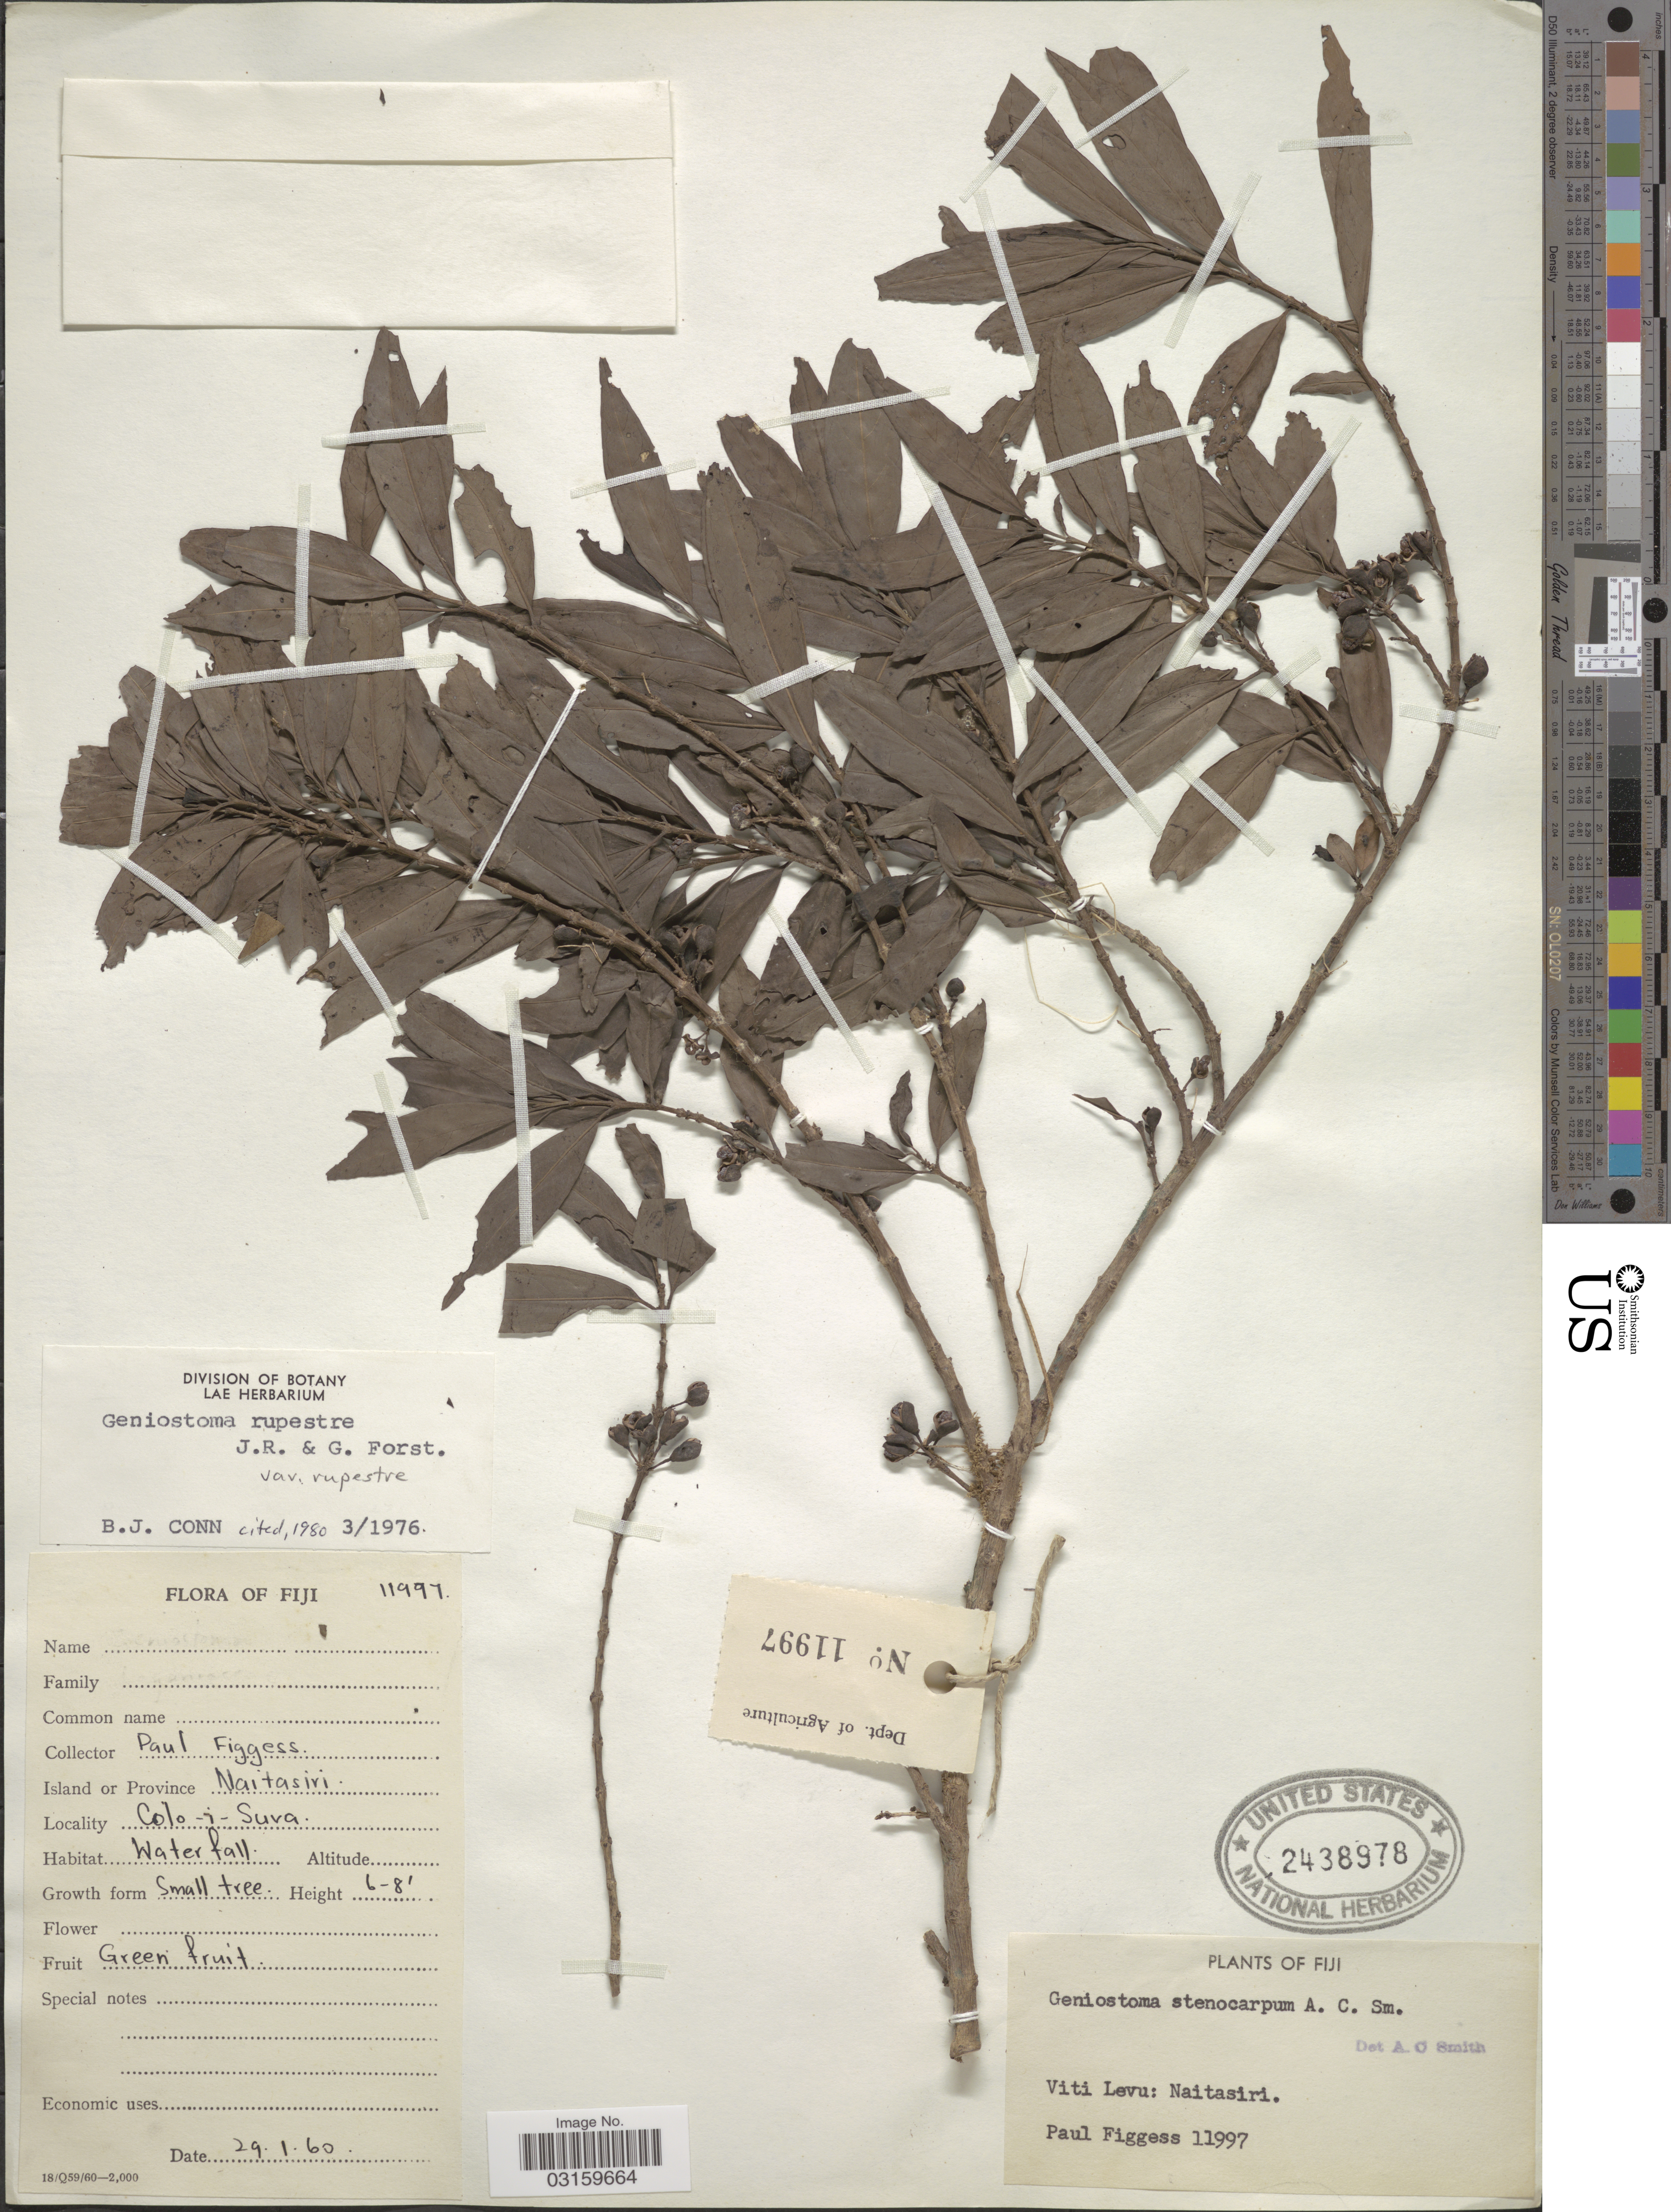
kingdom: Plantae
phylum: Tracheophyta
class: Magnoliopsida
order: Gentianales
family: Loganiaceae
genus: Geniostoma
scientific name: Geniostoma rupestre var. rupestre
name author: J.R. Forst. & G. Forst.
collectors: P. Figgess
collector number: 11997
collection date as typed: Transcribed d/m/y: 29/1/60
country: Fiji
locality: Island or Province Naitasiri, Colo-i-Suva, Viti Levu: Naitasiri.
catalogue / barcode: US 2438978